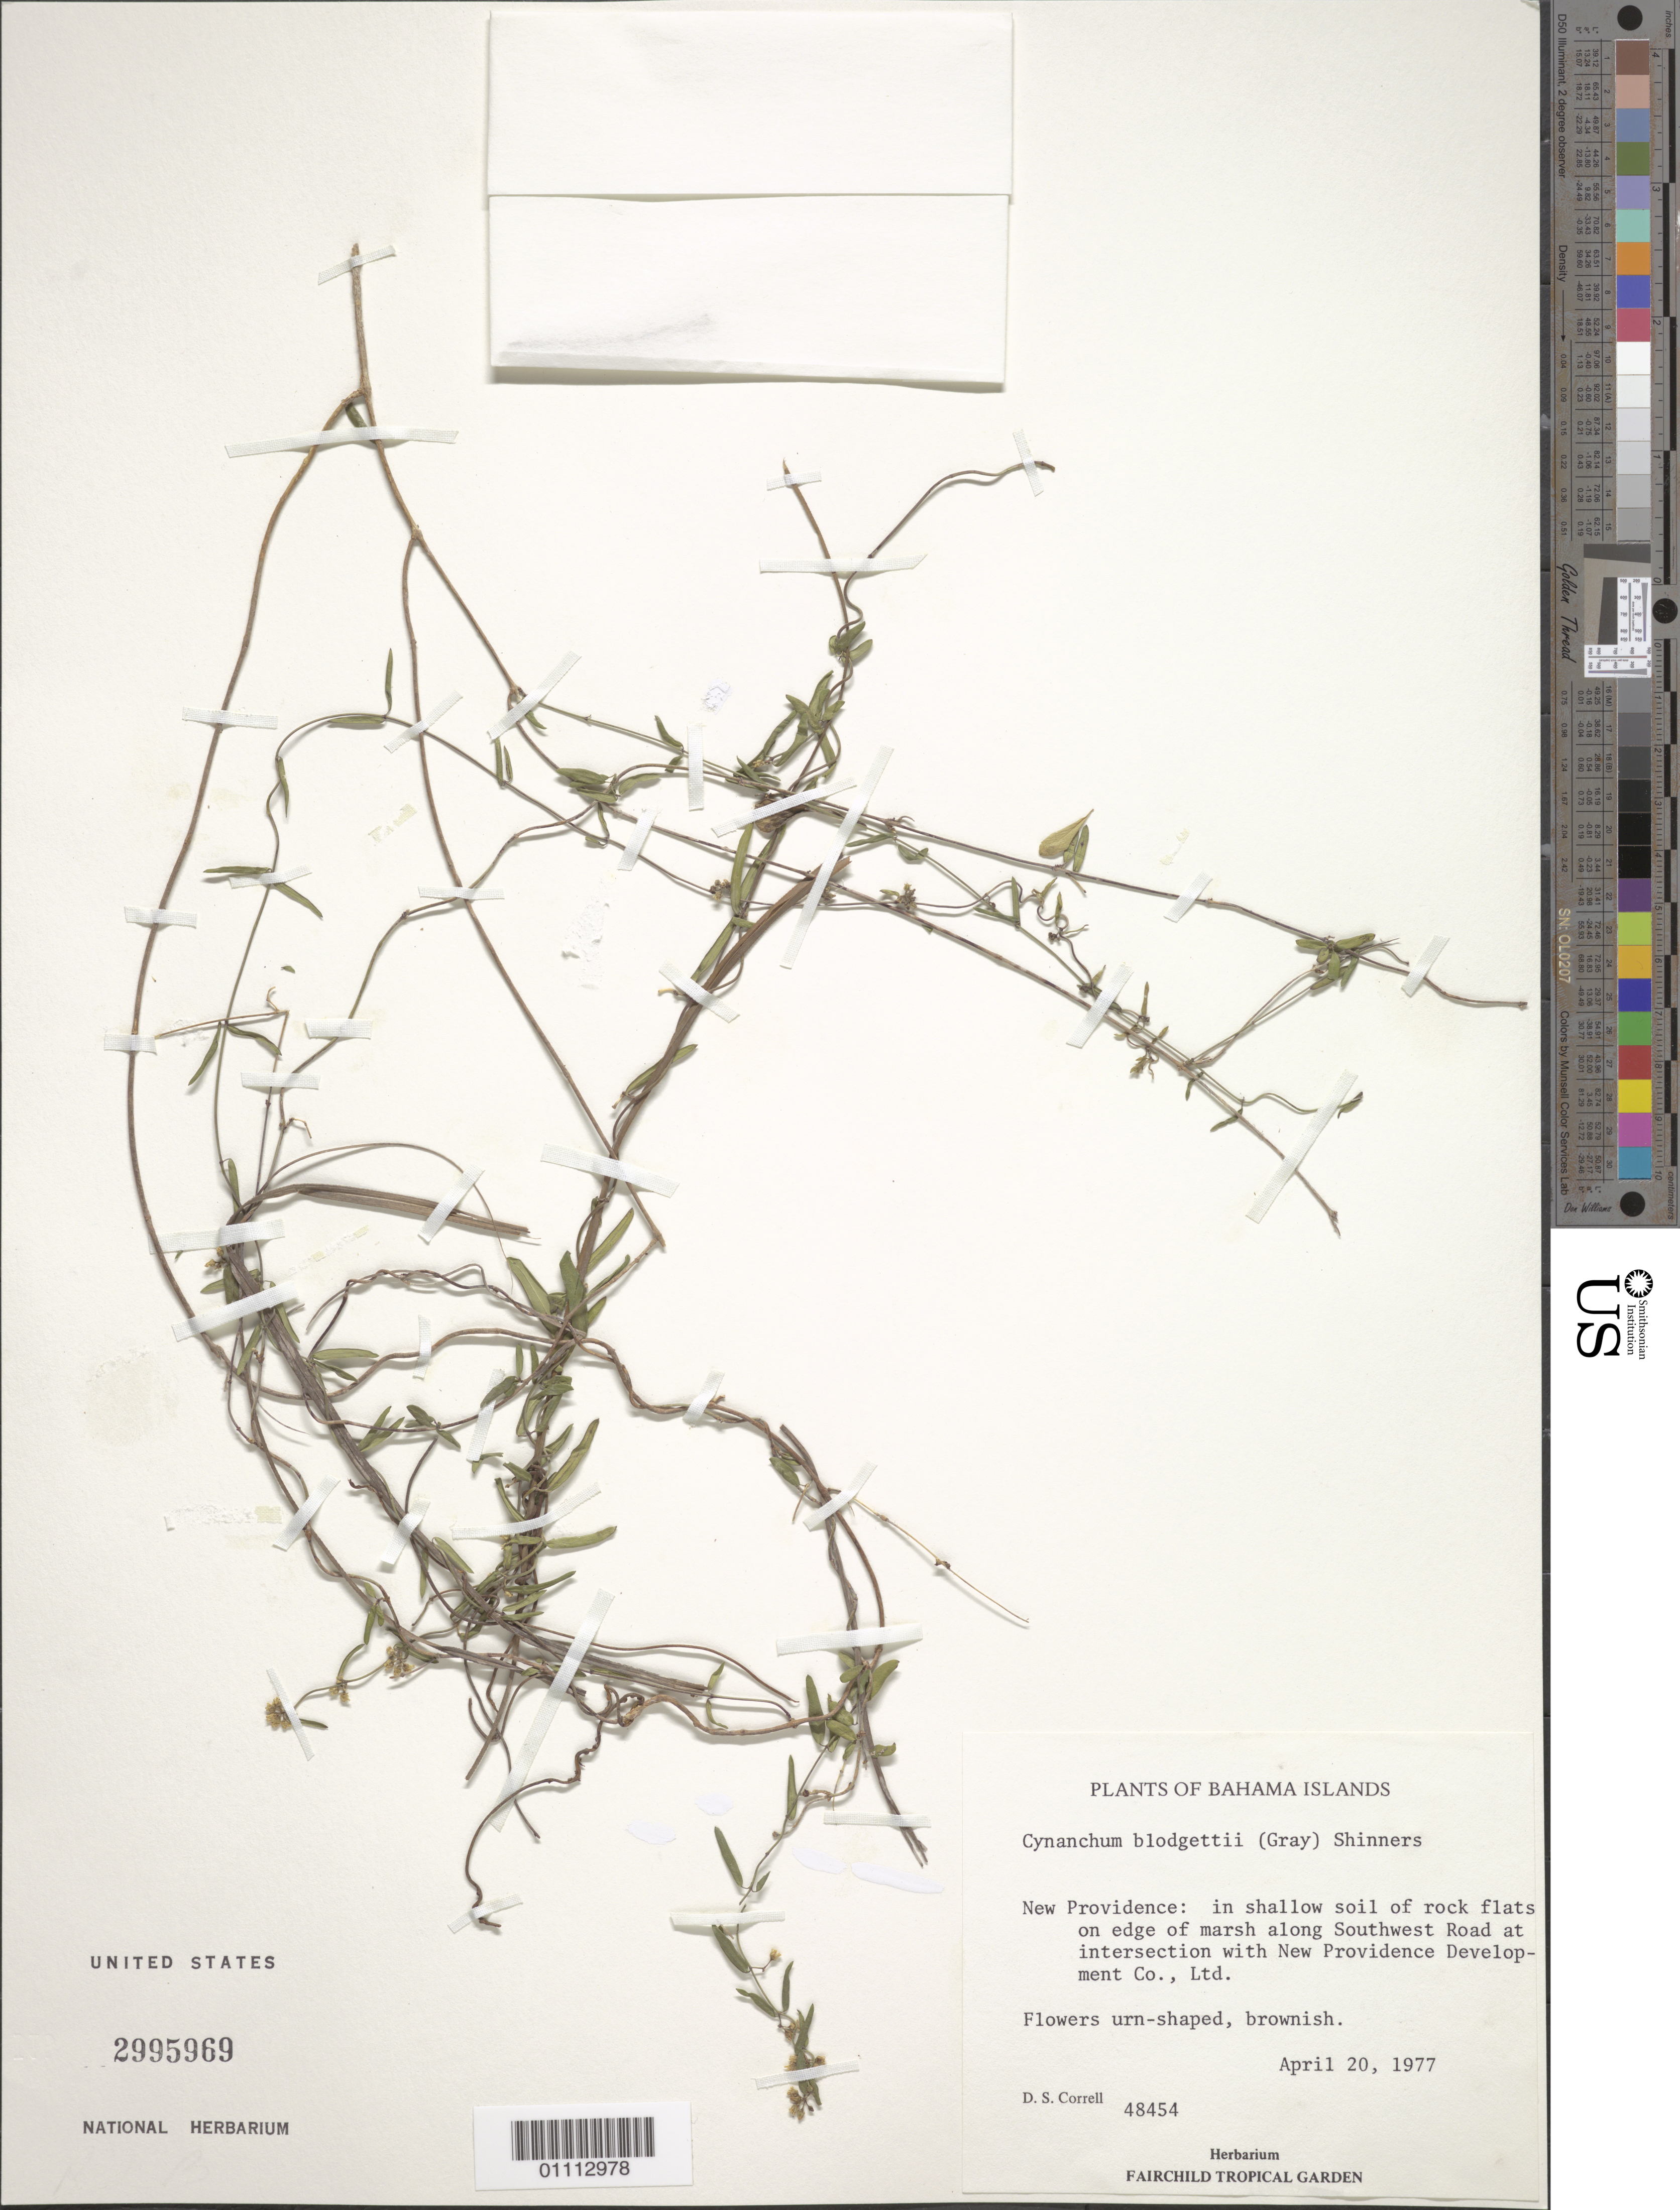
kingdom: Plantae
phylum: Tracheophyta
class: Magnoliopsida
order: Gentianales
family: Apocynaceae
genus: Cynanchum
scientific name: Cynanchum blodgettii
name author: (A. Gray) Shinners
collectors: D. S. Correll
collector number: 48454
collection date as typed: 20 Apr 1977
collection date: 1977-04-20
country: Bahamas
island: New Providence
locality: In shallow soil of rock flats on edge of marsh along Southwest Road at intersection with New Providence Development Co., Ltd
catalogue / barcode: US 2995969